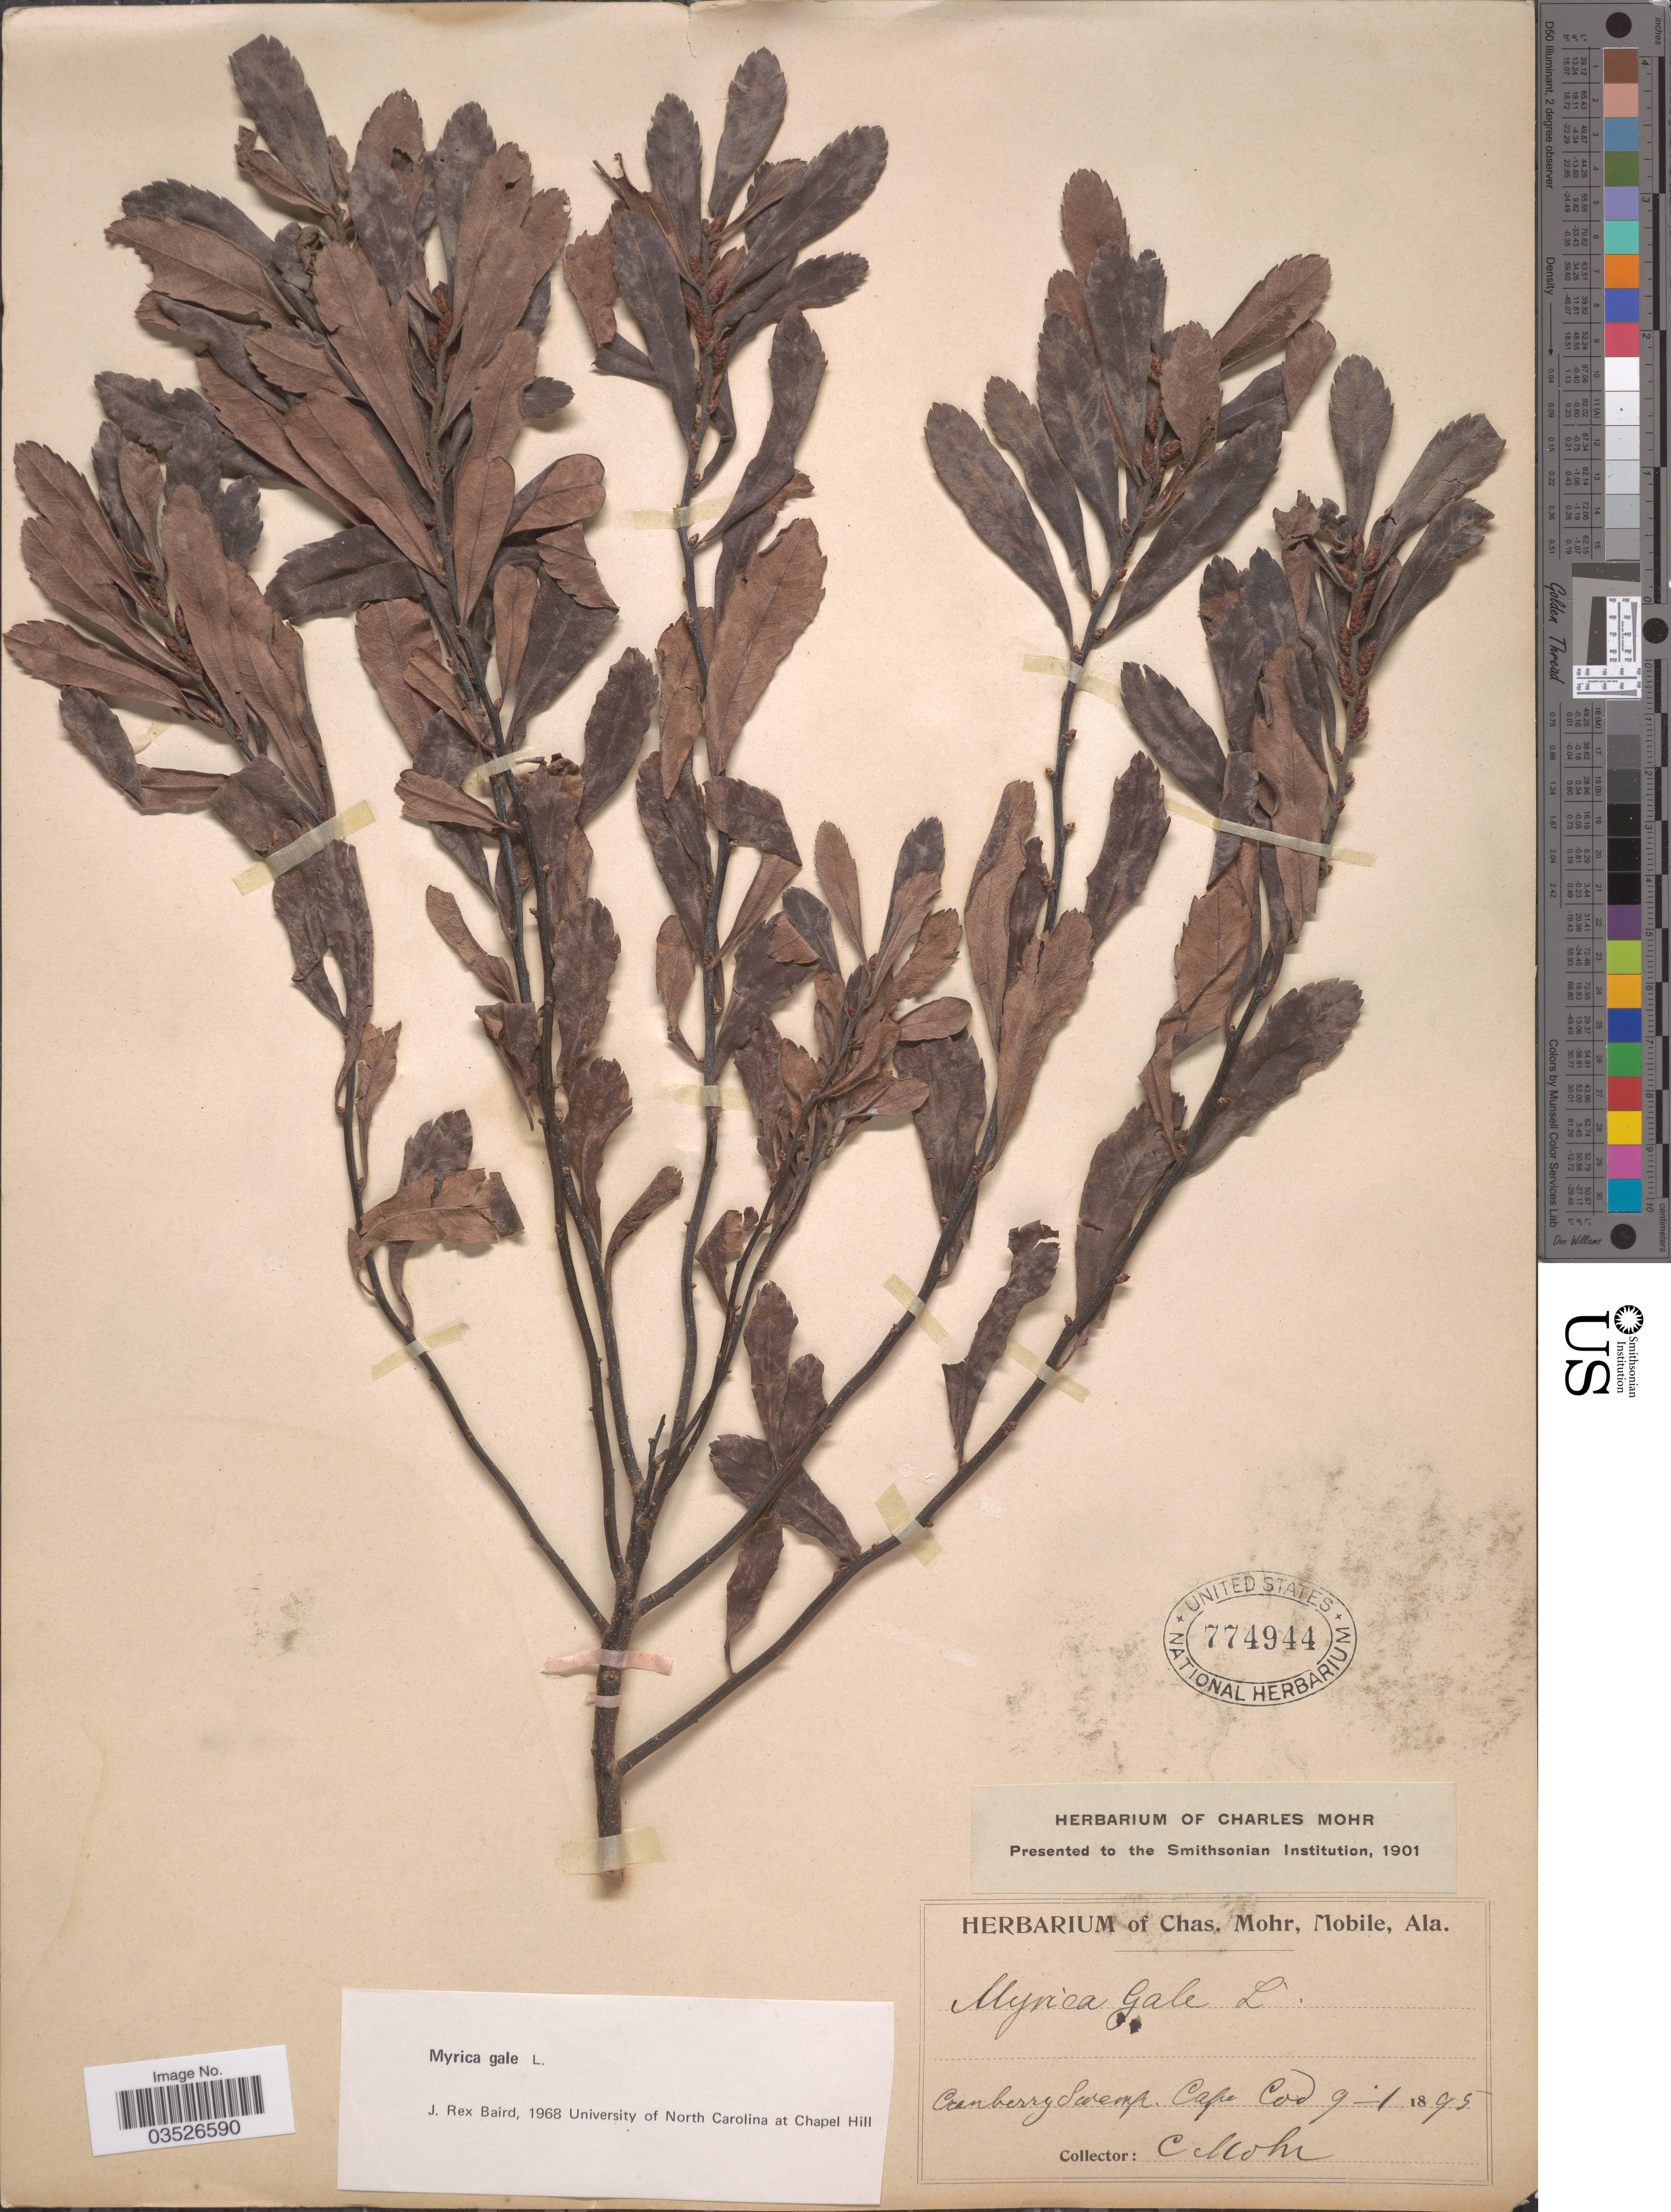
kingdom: Plantae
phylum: Tracheophyta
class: Magnoliopsida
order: Fagales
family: Myricaceae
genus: Myrica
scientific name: Myrica gale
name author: L.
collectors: Mohr, C. T. (herbarium)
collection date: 1895-09-01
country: United States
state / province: Massachusetts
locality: Cranberry Swamp. Cape Cod.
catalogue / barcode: US 774944